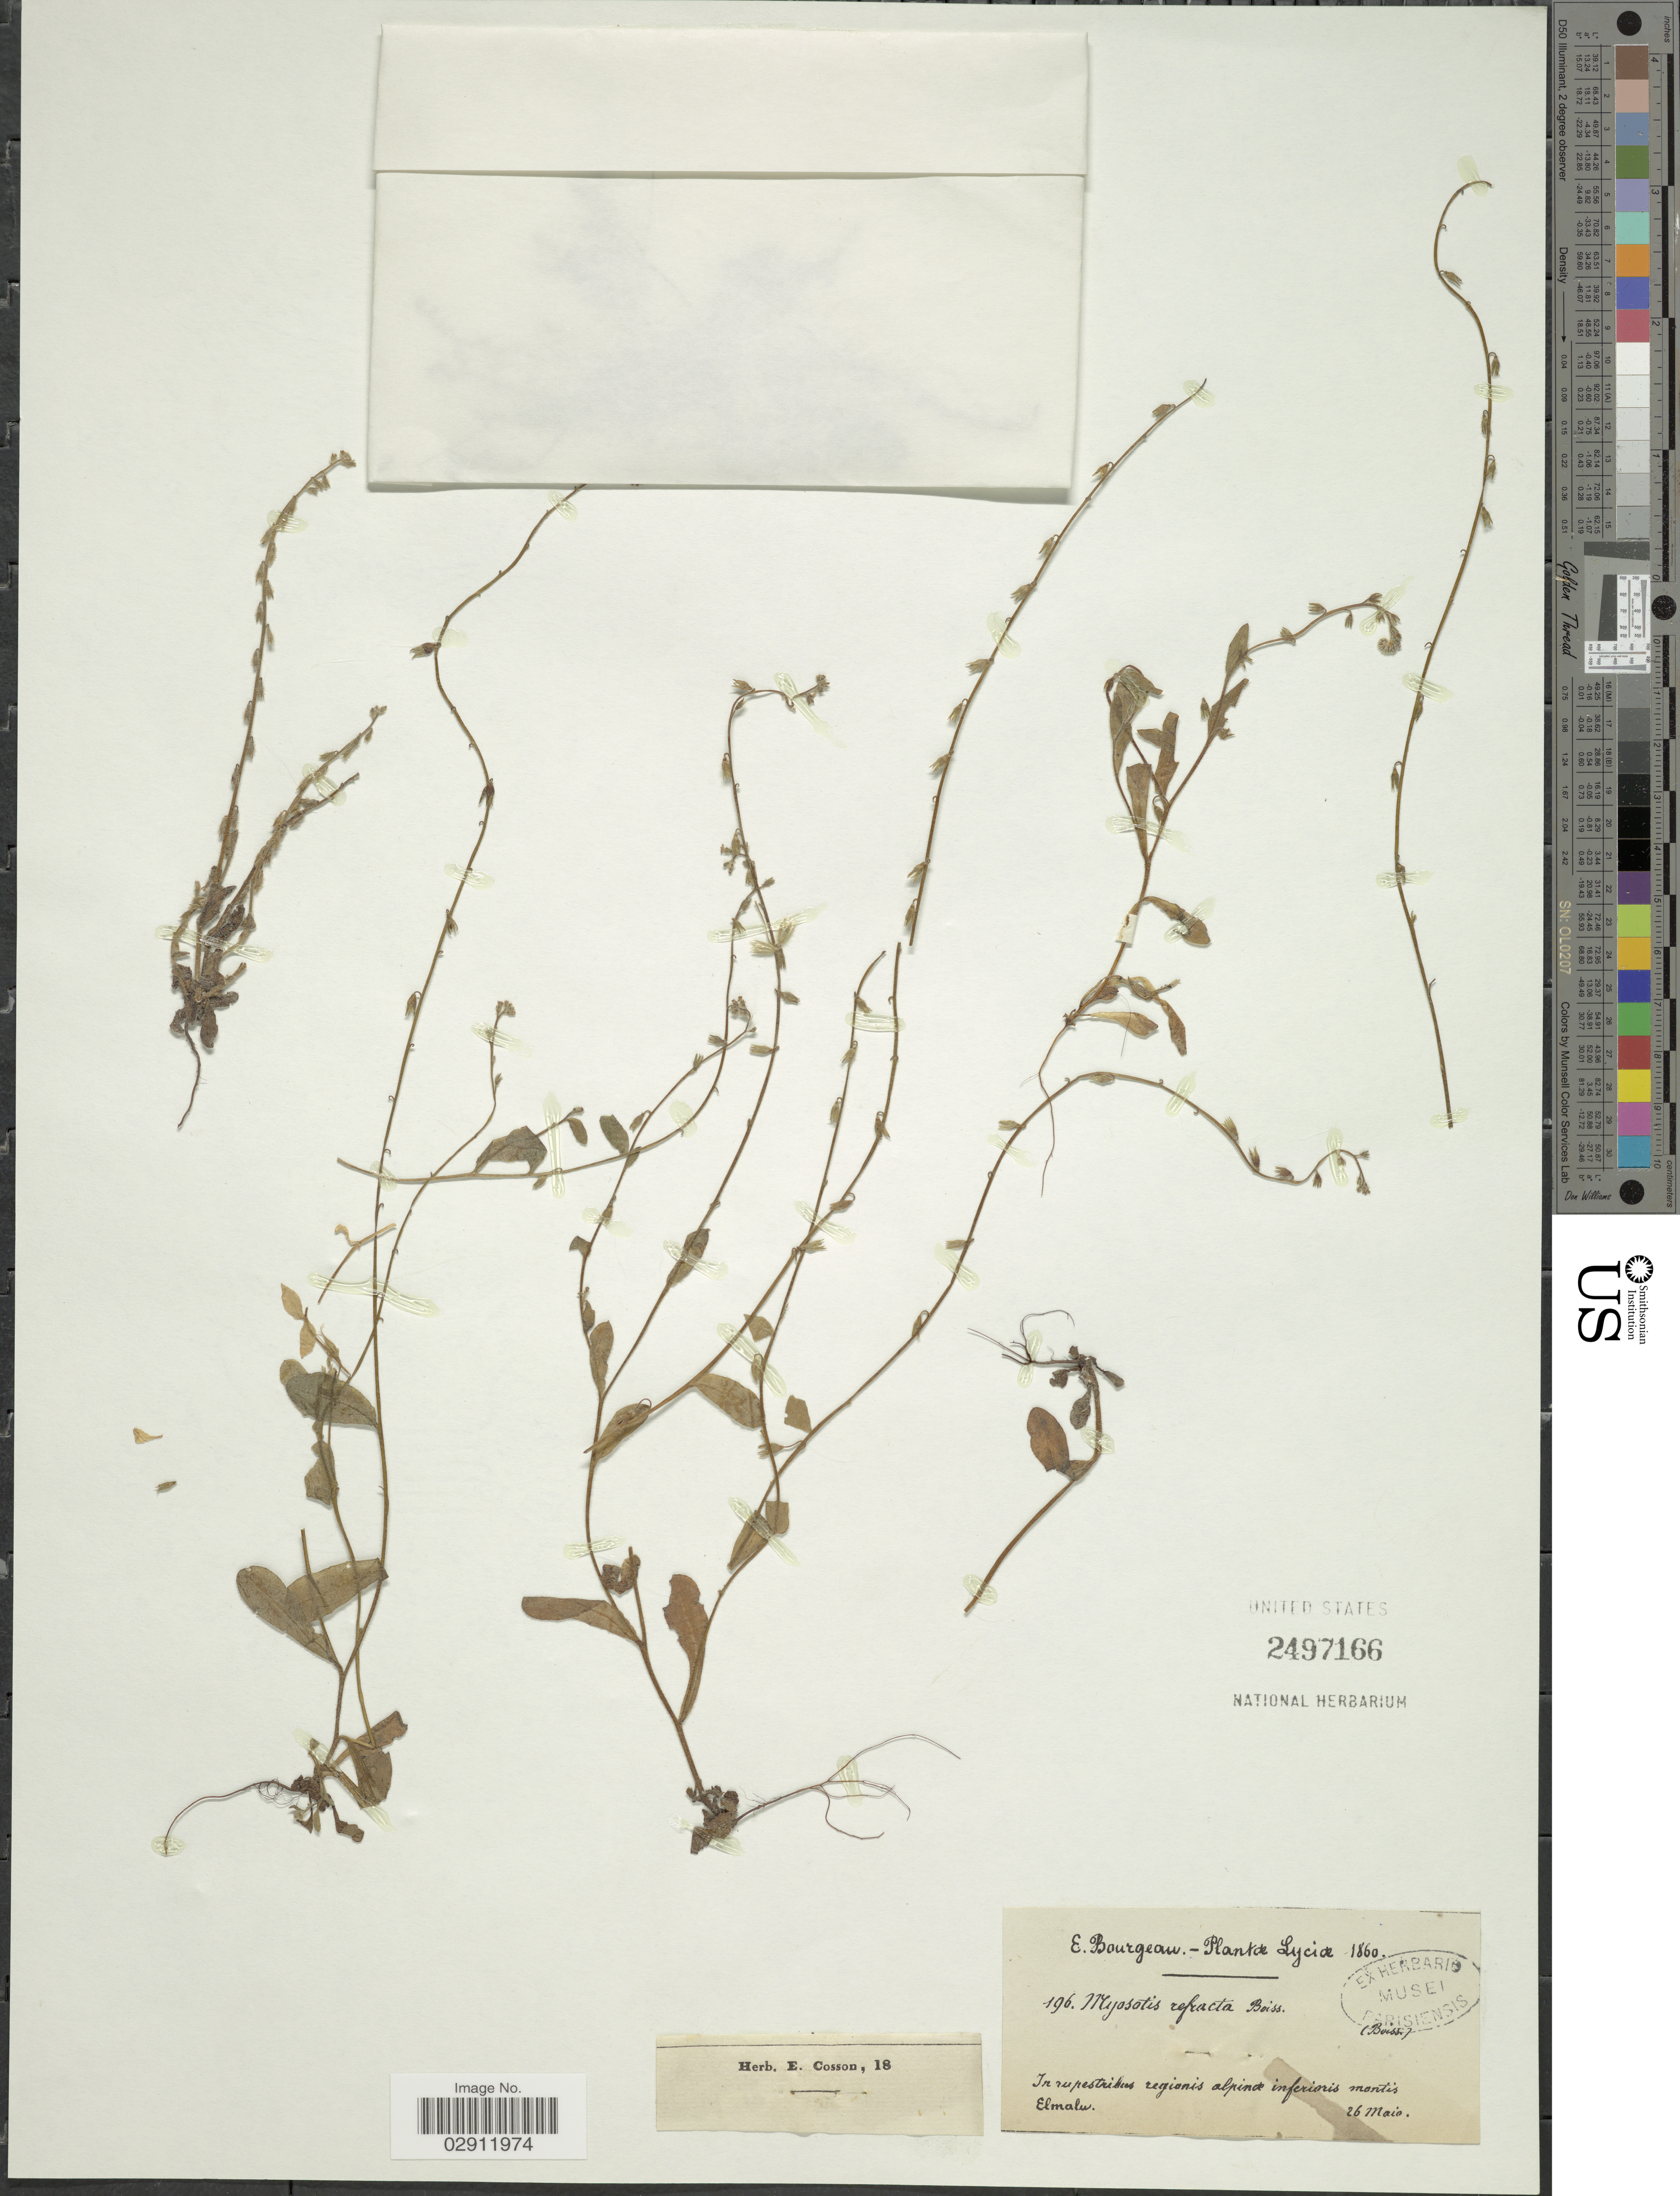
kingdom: Plantae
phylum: Tracheophyta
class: Magnoliopsida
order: Boraginales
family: Boraginaceae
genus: Myosotis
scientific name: Myosotis refracta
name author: Boiss.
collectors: E. Bourgeau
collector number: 196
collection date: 1860-05-26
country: Turkey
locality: Lyciæ. In rupestribus regonis alpinæ inferioris montis Elmalu.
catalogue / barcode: US 2497166